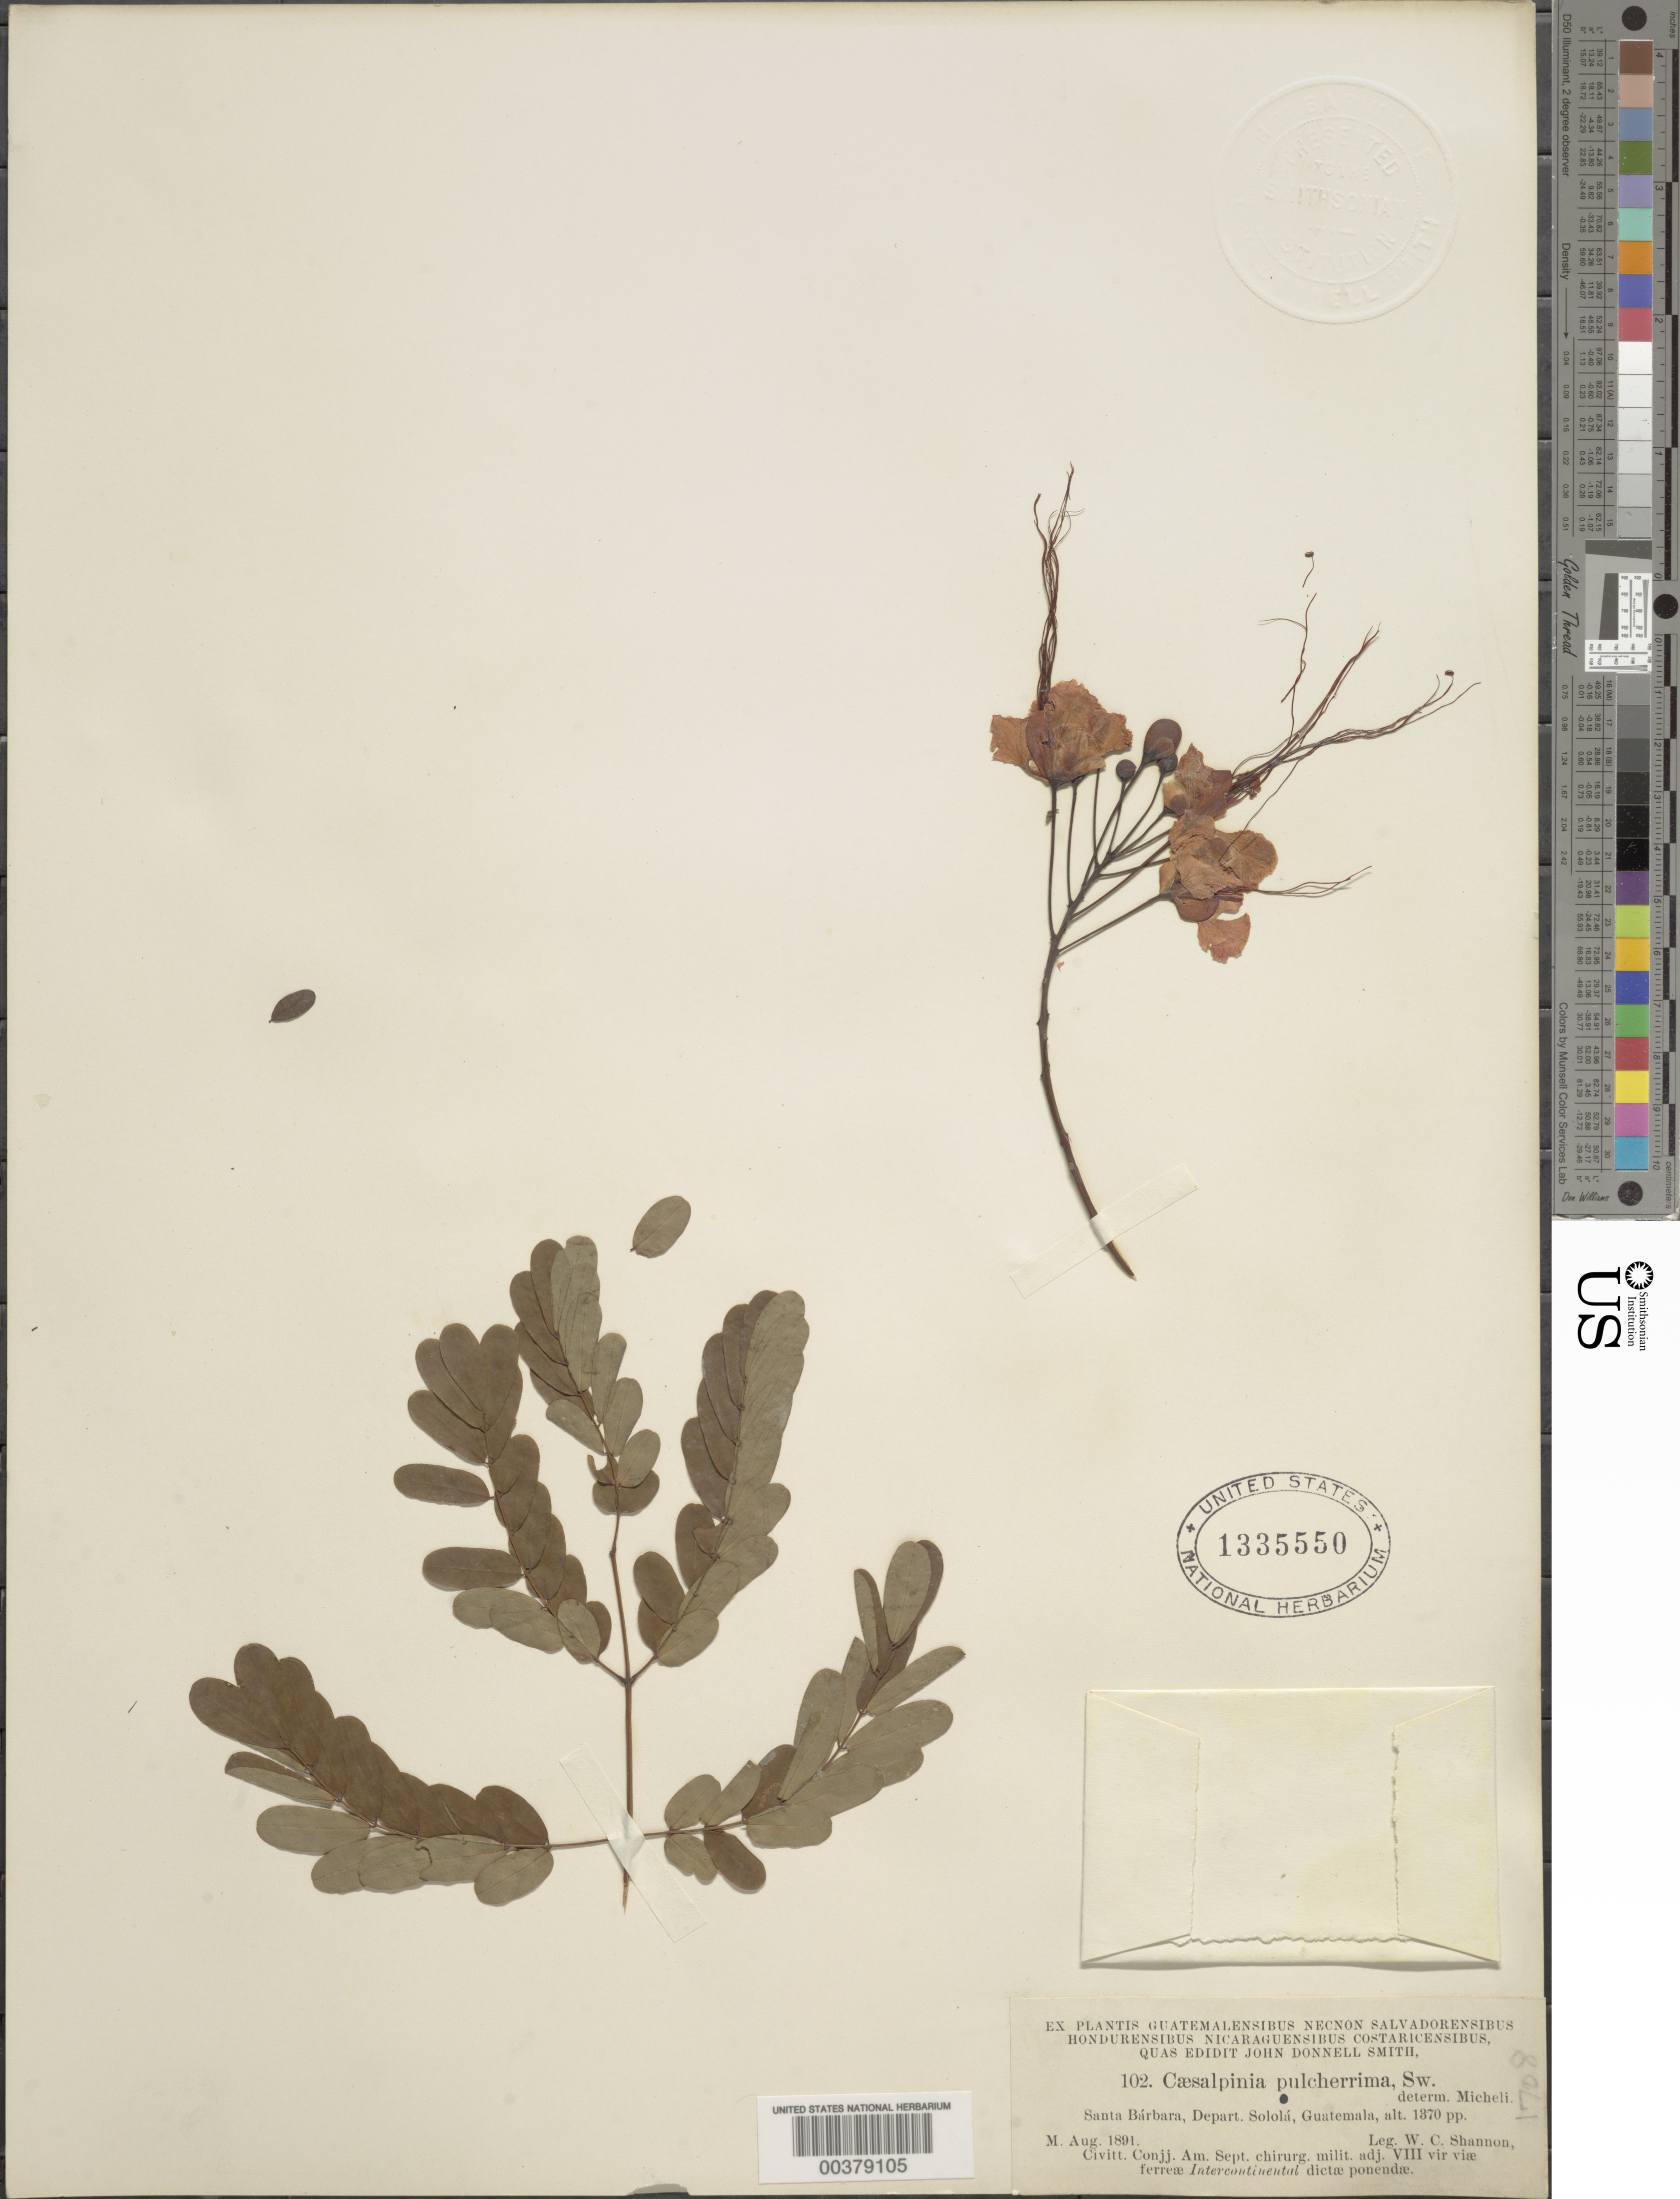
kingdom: Plantae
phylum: Tracheophyta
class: Magnoliopsida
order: Fabales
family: Fabaceae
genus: Caesalpinia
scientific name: Caesalpinia pulcherrima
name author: (L.) Sw.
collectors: W. C. Shannon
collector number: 102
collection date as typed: Aug 1891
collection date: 1891-08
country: Guatemala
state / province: Sololá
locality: Santa Bárbara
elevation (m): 418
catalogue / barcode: US 1335550